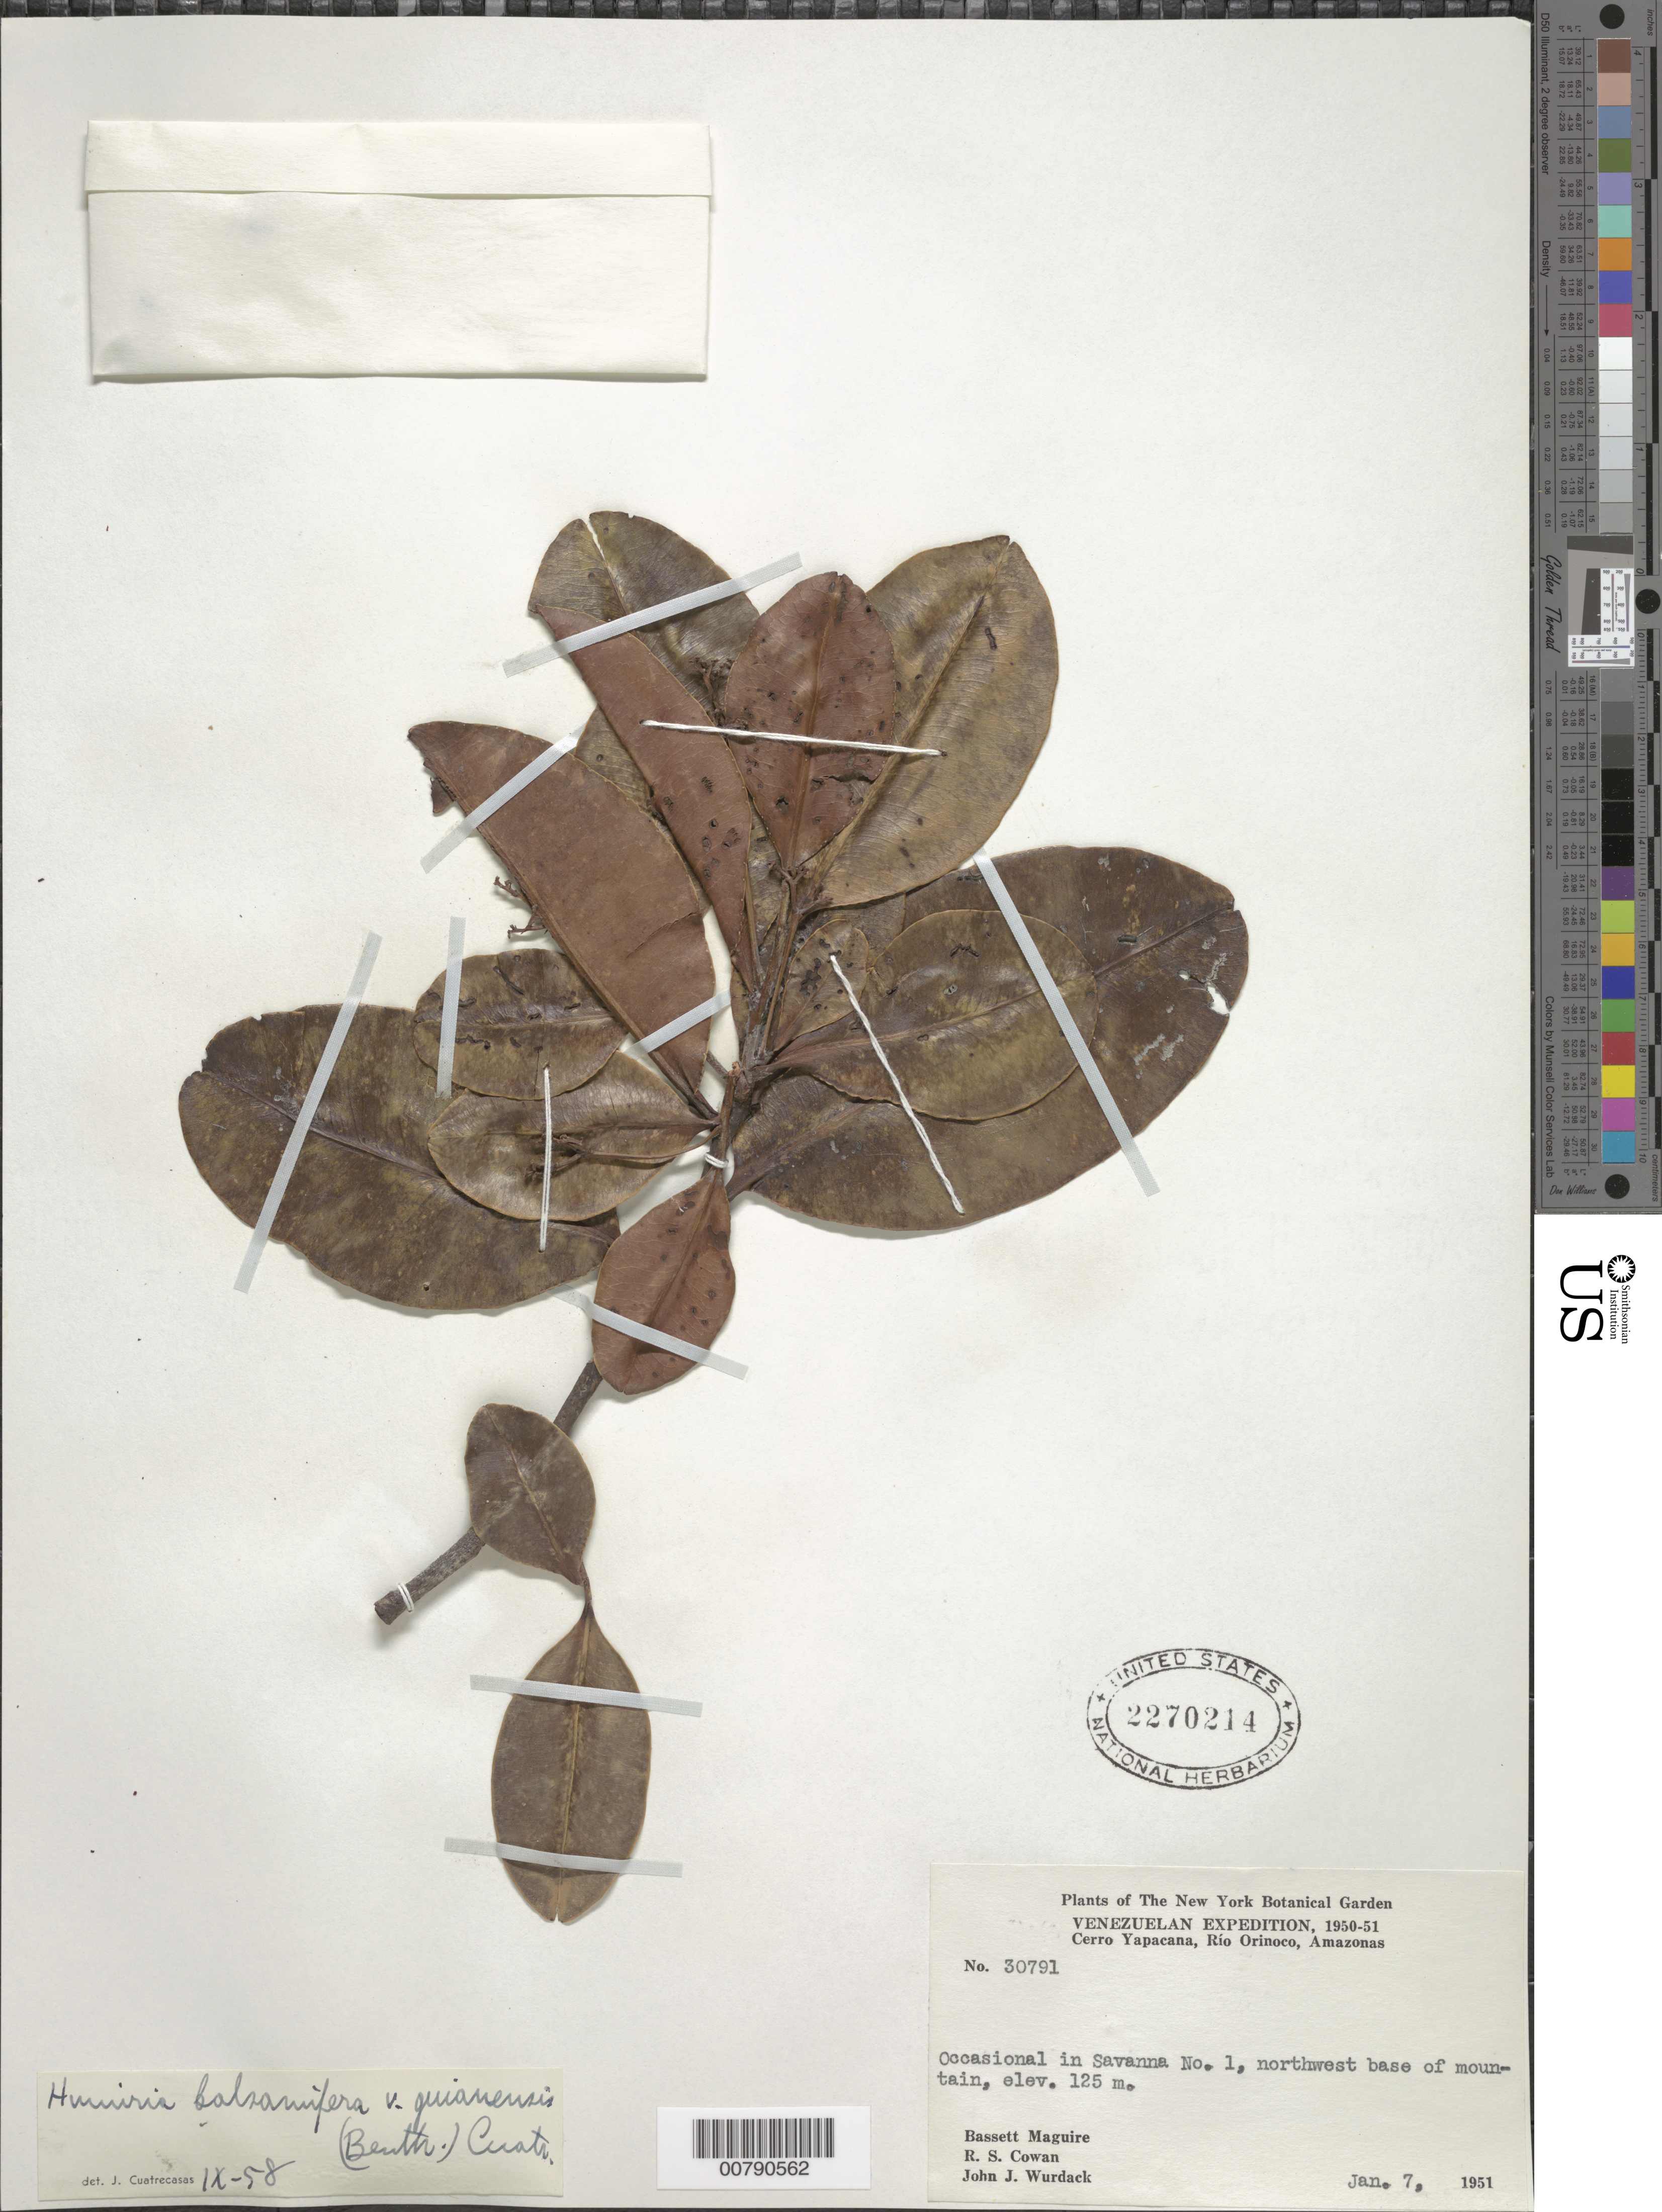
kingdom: Plantae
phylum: Tracheophyta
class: Magnoliopsida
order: Malpighiales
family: Humiriaceae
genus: Humiria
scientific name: Humiria balsamifera var. guianensis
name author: (Benth.) Cuatrec.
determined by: Cuatrecasas, J.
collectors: B. Maguire, R. S. Cowan & J. J. Wurdack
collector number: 30791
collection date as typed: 7-Jan-51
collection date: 1951-01-07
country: Venezuela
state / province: Amazonas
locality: Cerro Yapacána, Río Orinoco, Savanna No. I, NW base of mountain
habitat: Savanna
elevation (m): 125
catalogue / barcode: US 2270214